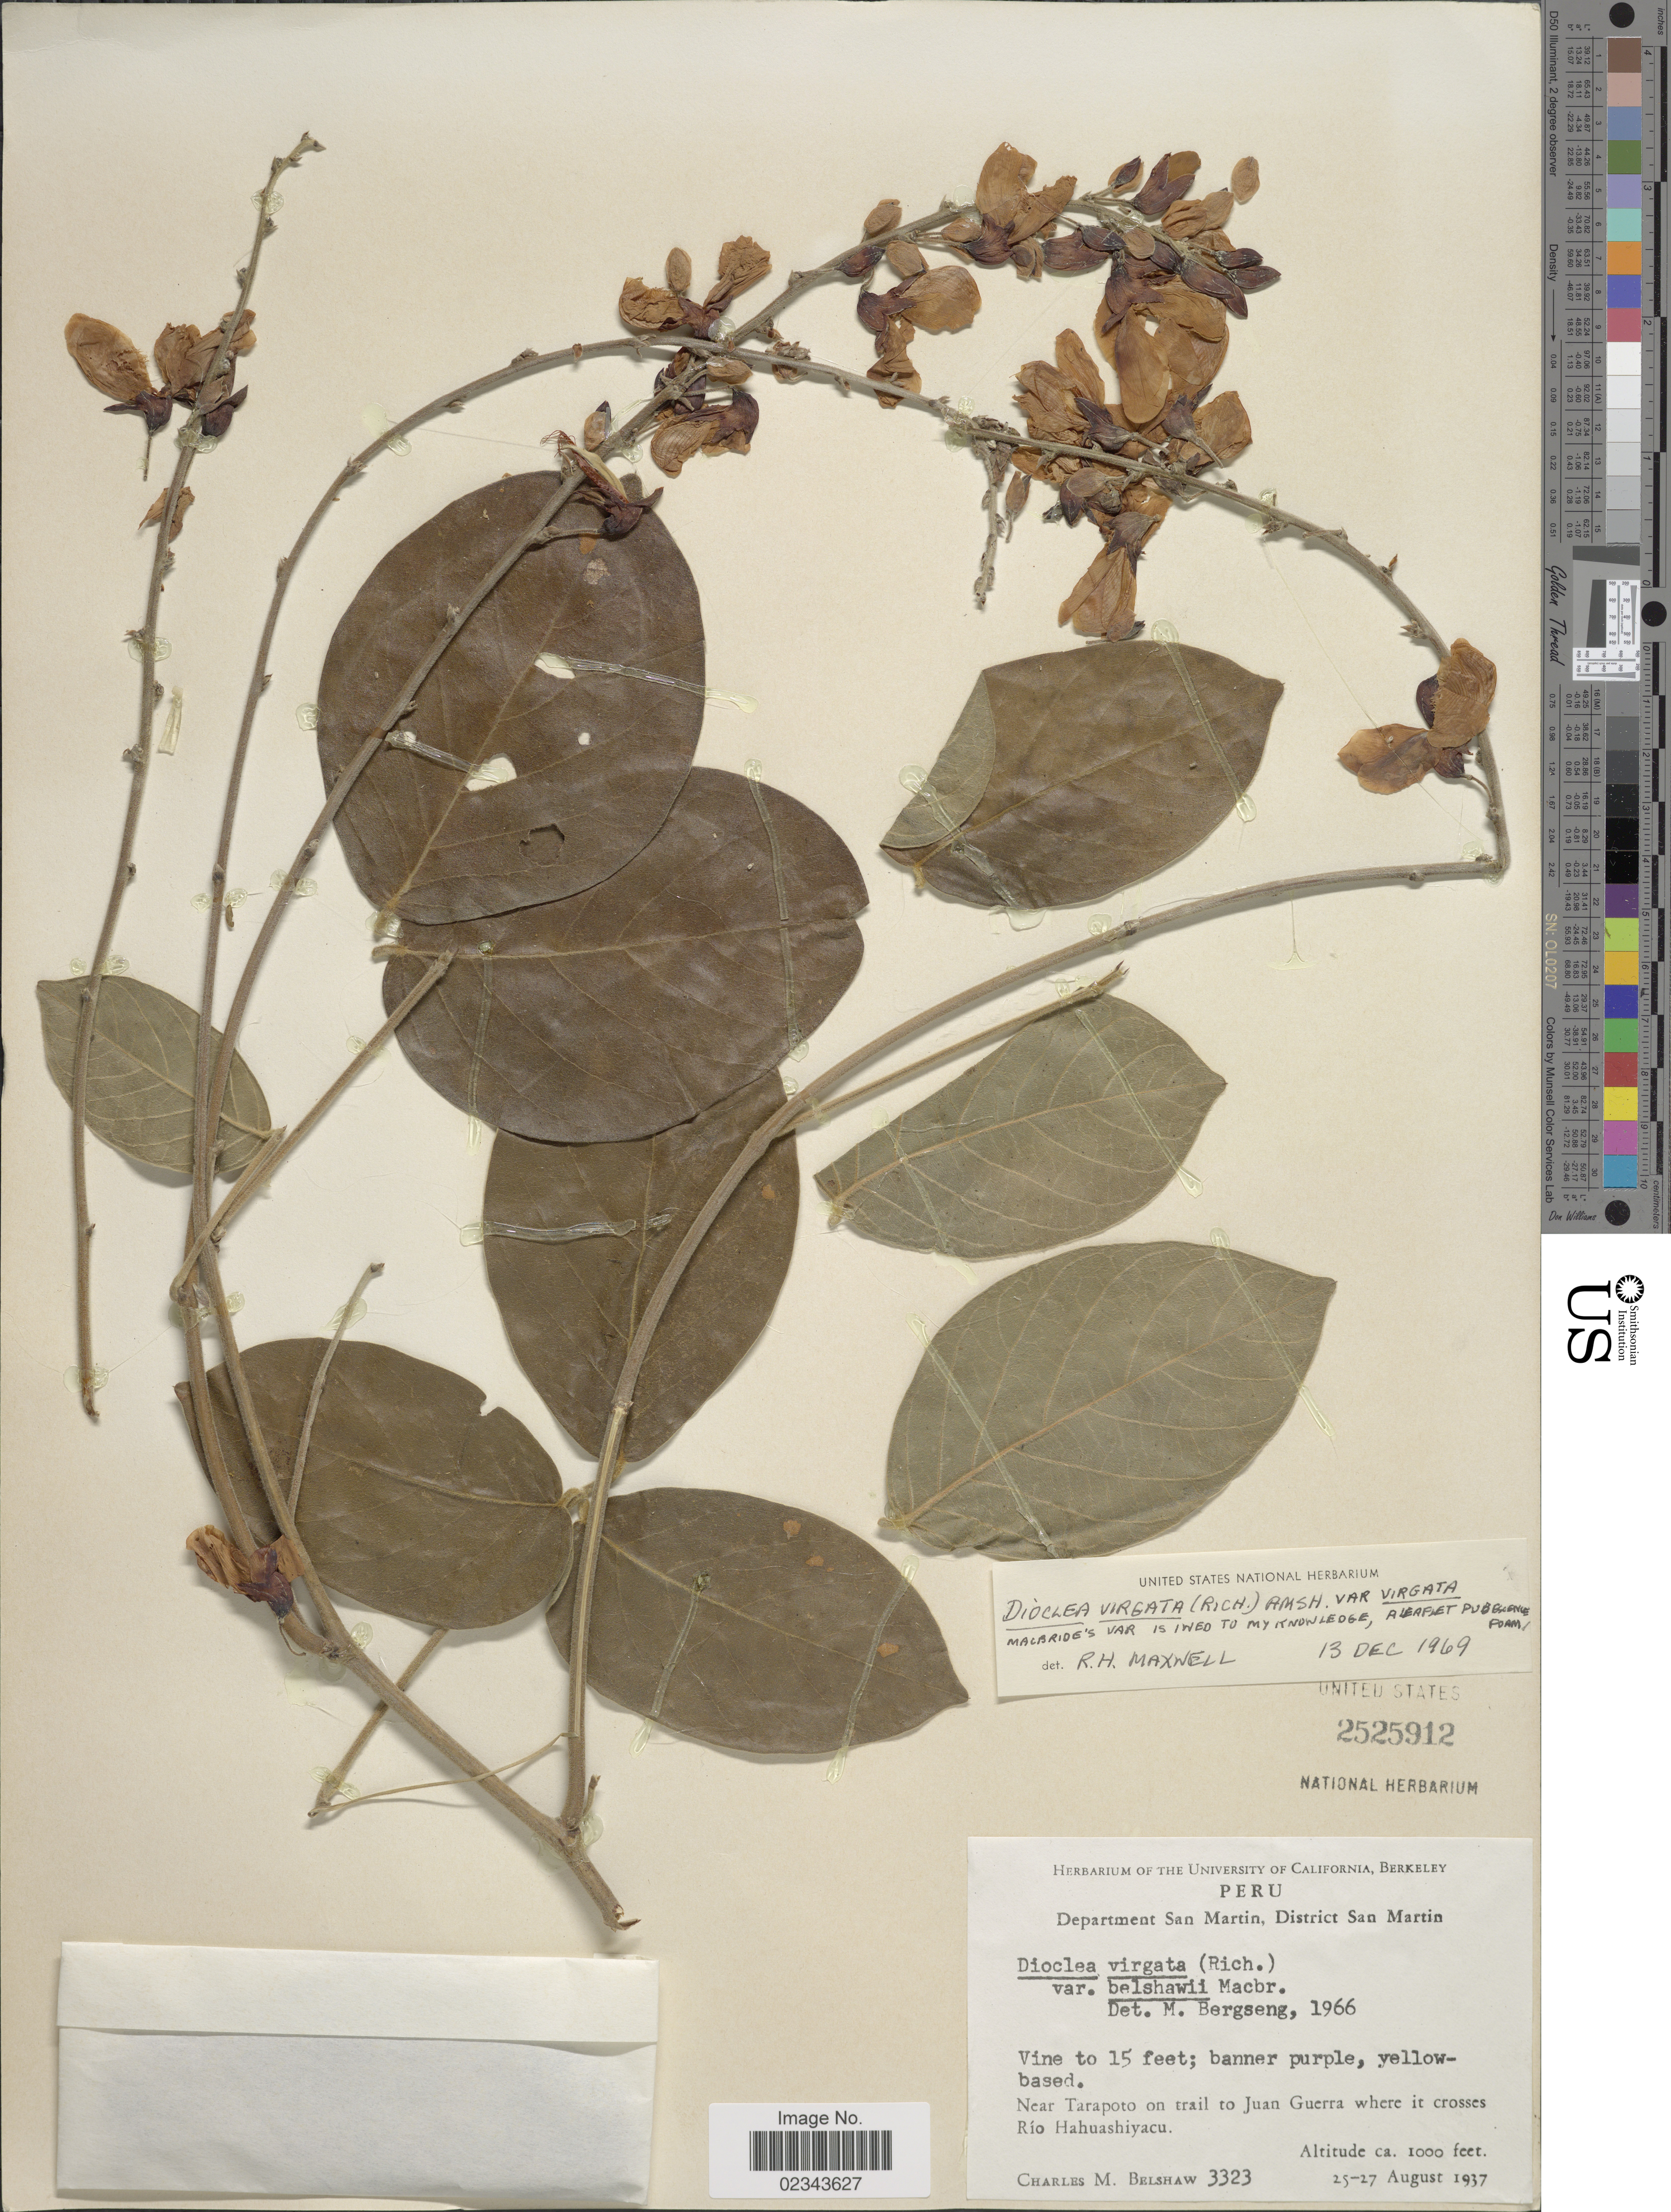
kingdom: Plantae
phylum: Tracheophyta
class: Magnoliopsida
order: Fabales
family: Fabaceae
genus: Dioclea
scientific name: Dioclea virgata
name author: (Rich.) Amshoff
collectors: C. Shaw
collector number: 3323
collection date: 1937-08-25/1937-08-27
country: Peru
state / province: San Martín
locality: Department San Martin, near Tarapoto on trail to Juan Guerra where it crosses Rio Hahuashiyacu.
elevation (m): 305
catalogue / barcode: US 2525912